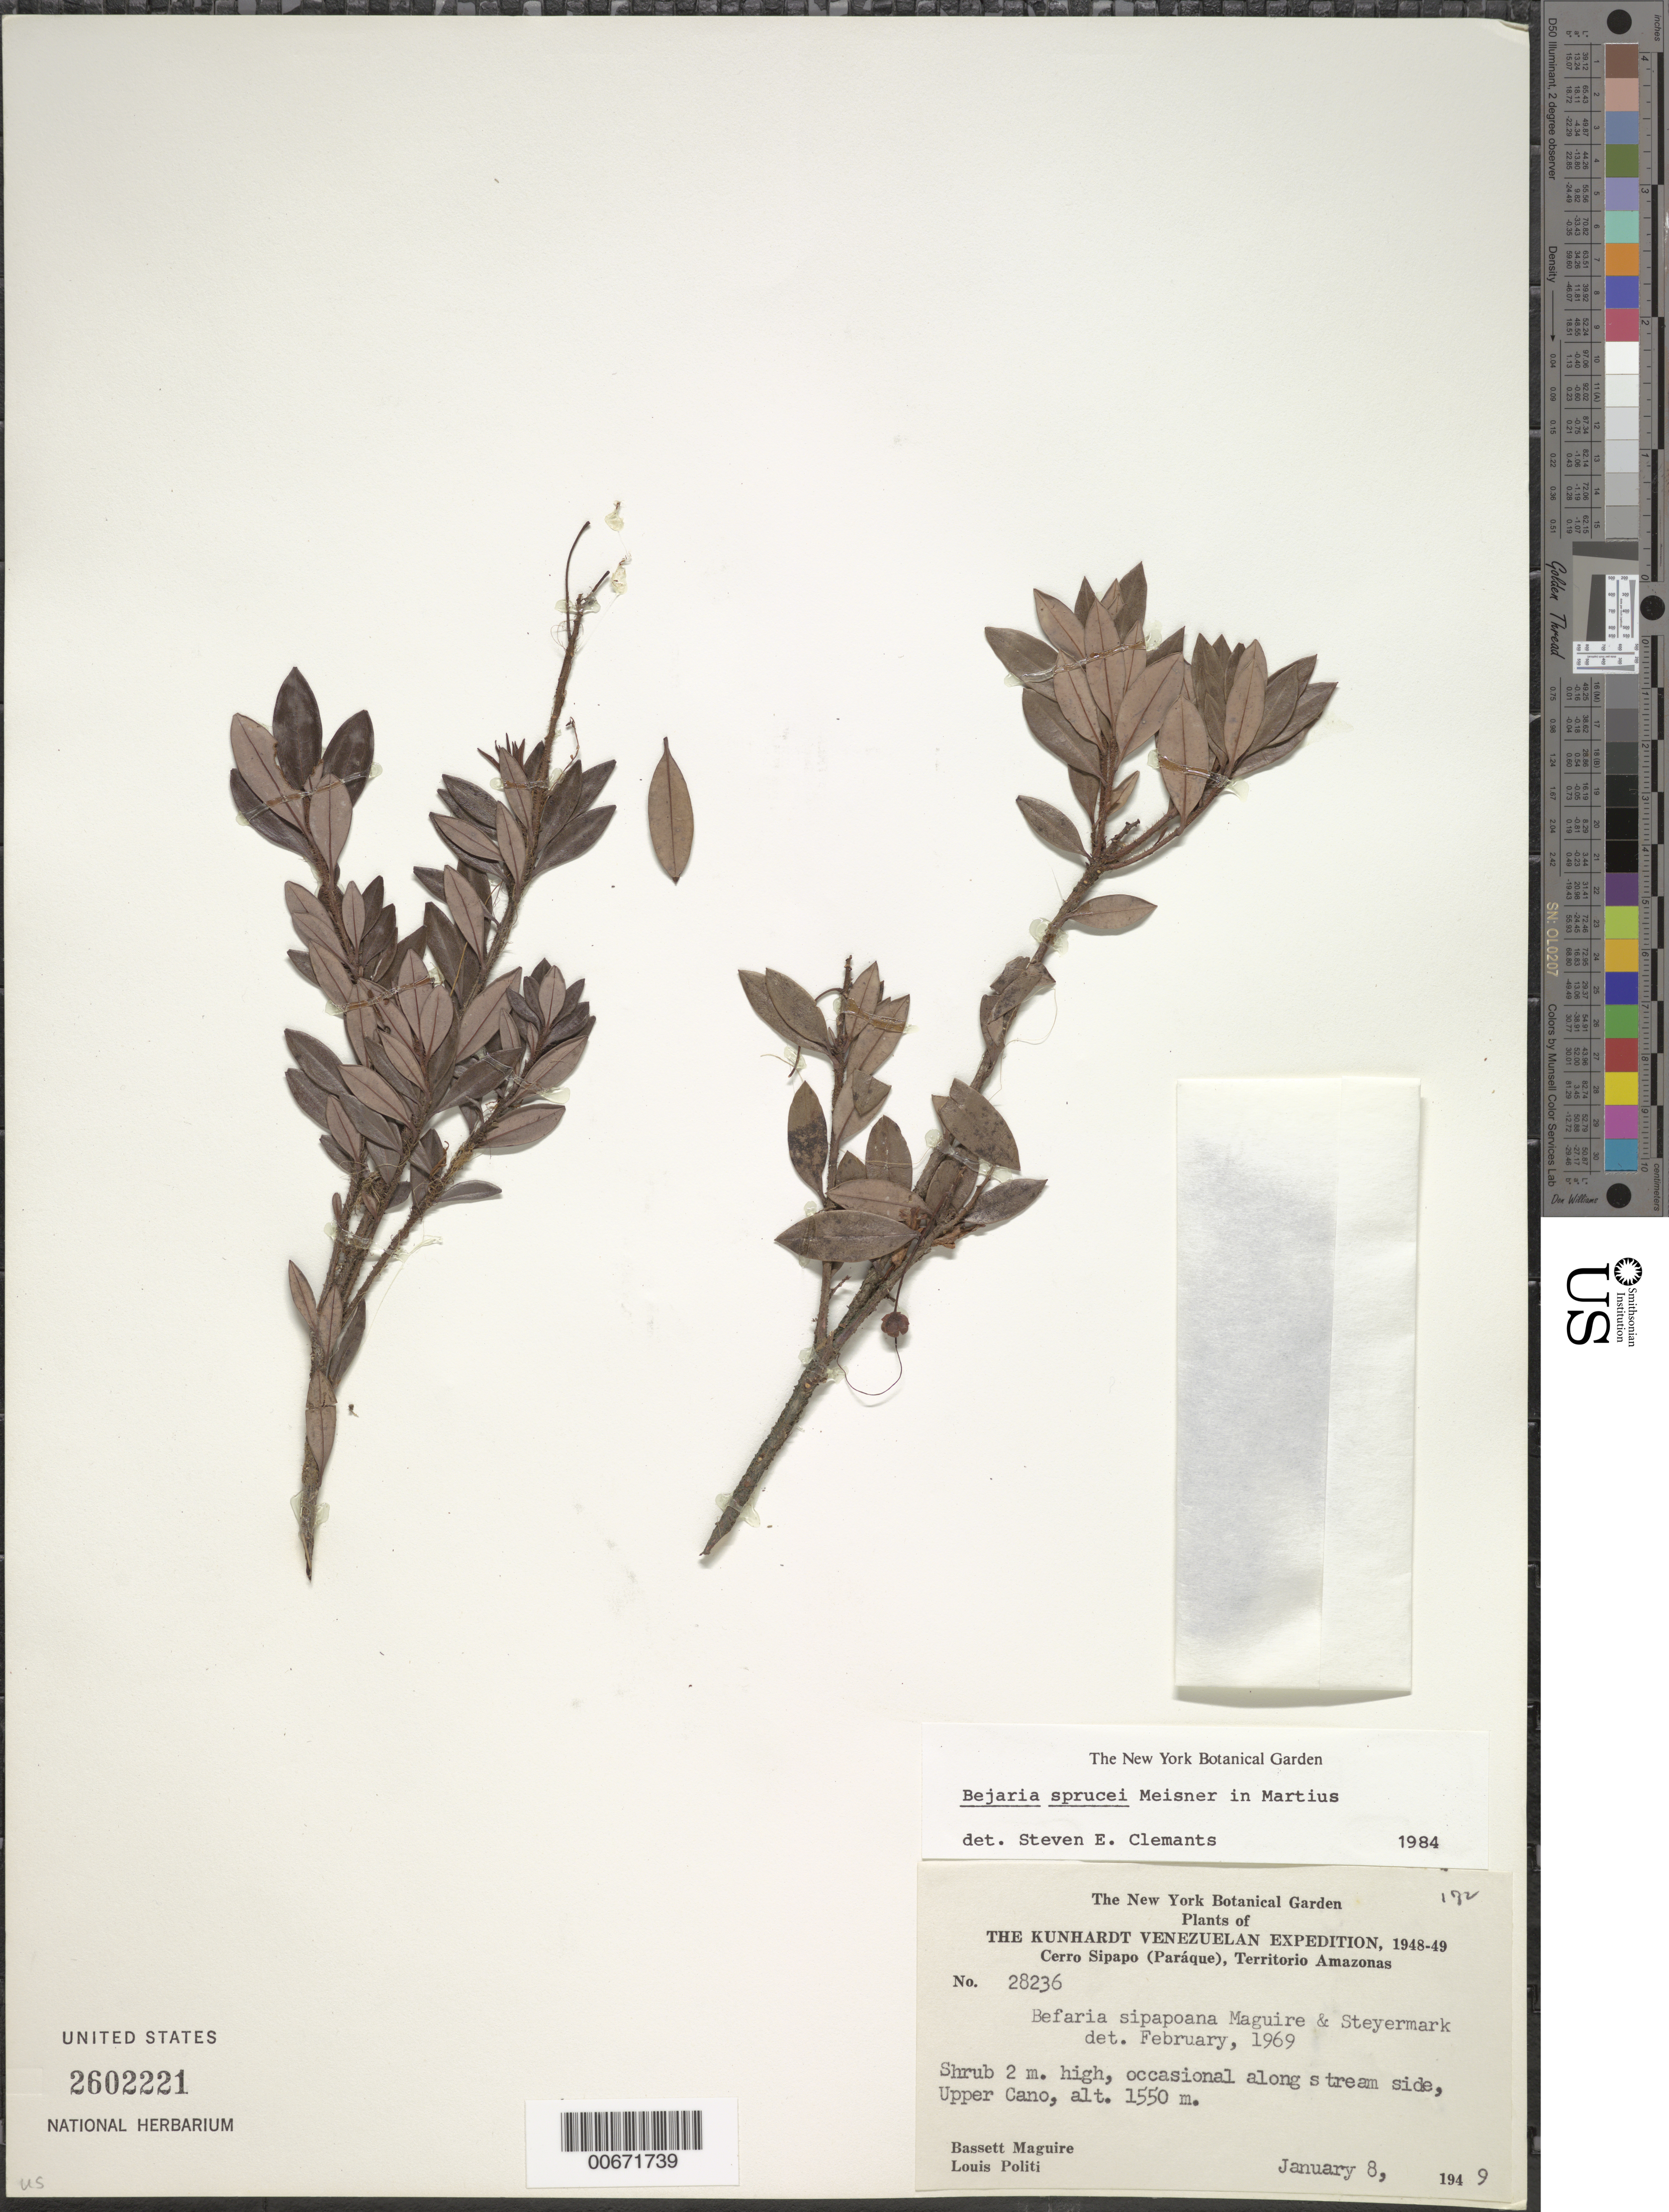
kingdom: Plantae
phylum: Tracheophyta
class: Magnoliopsida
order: Ericales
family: Ericaceae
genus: Bejaria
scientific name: Bejaria sprucei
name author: Meisn.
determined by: Clemants, S. E.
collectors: B. Maguire & L. Politi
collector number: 28236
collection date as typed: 8-Jan-49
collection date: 1949-01-08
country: Venezuela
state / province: Amazonas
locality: Cerro Sipapo (Paráque), upper Caño Negro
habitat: Stream side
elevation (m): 1550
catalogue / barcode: US 2602221